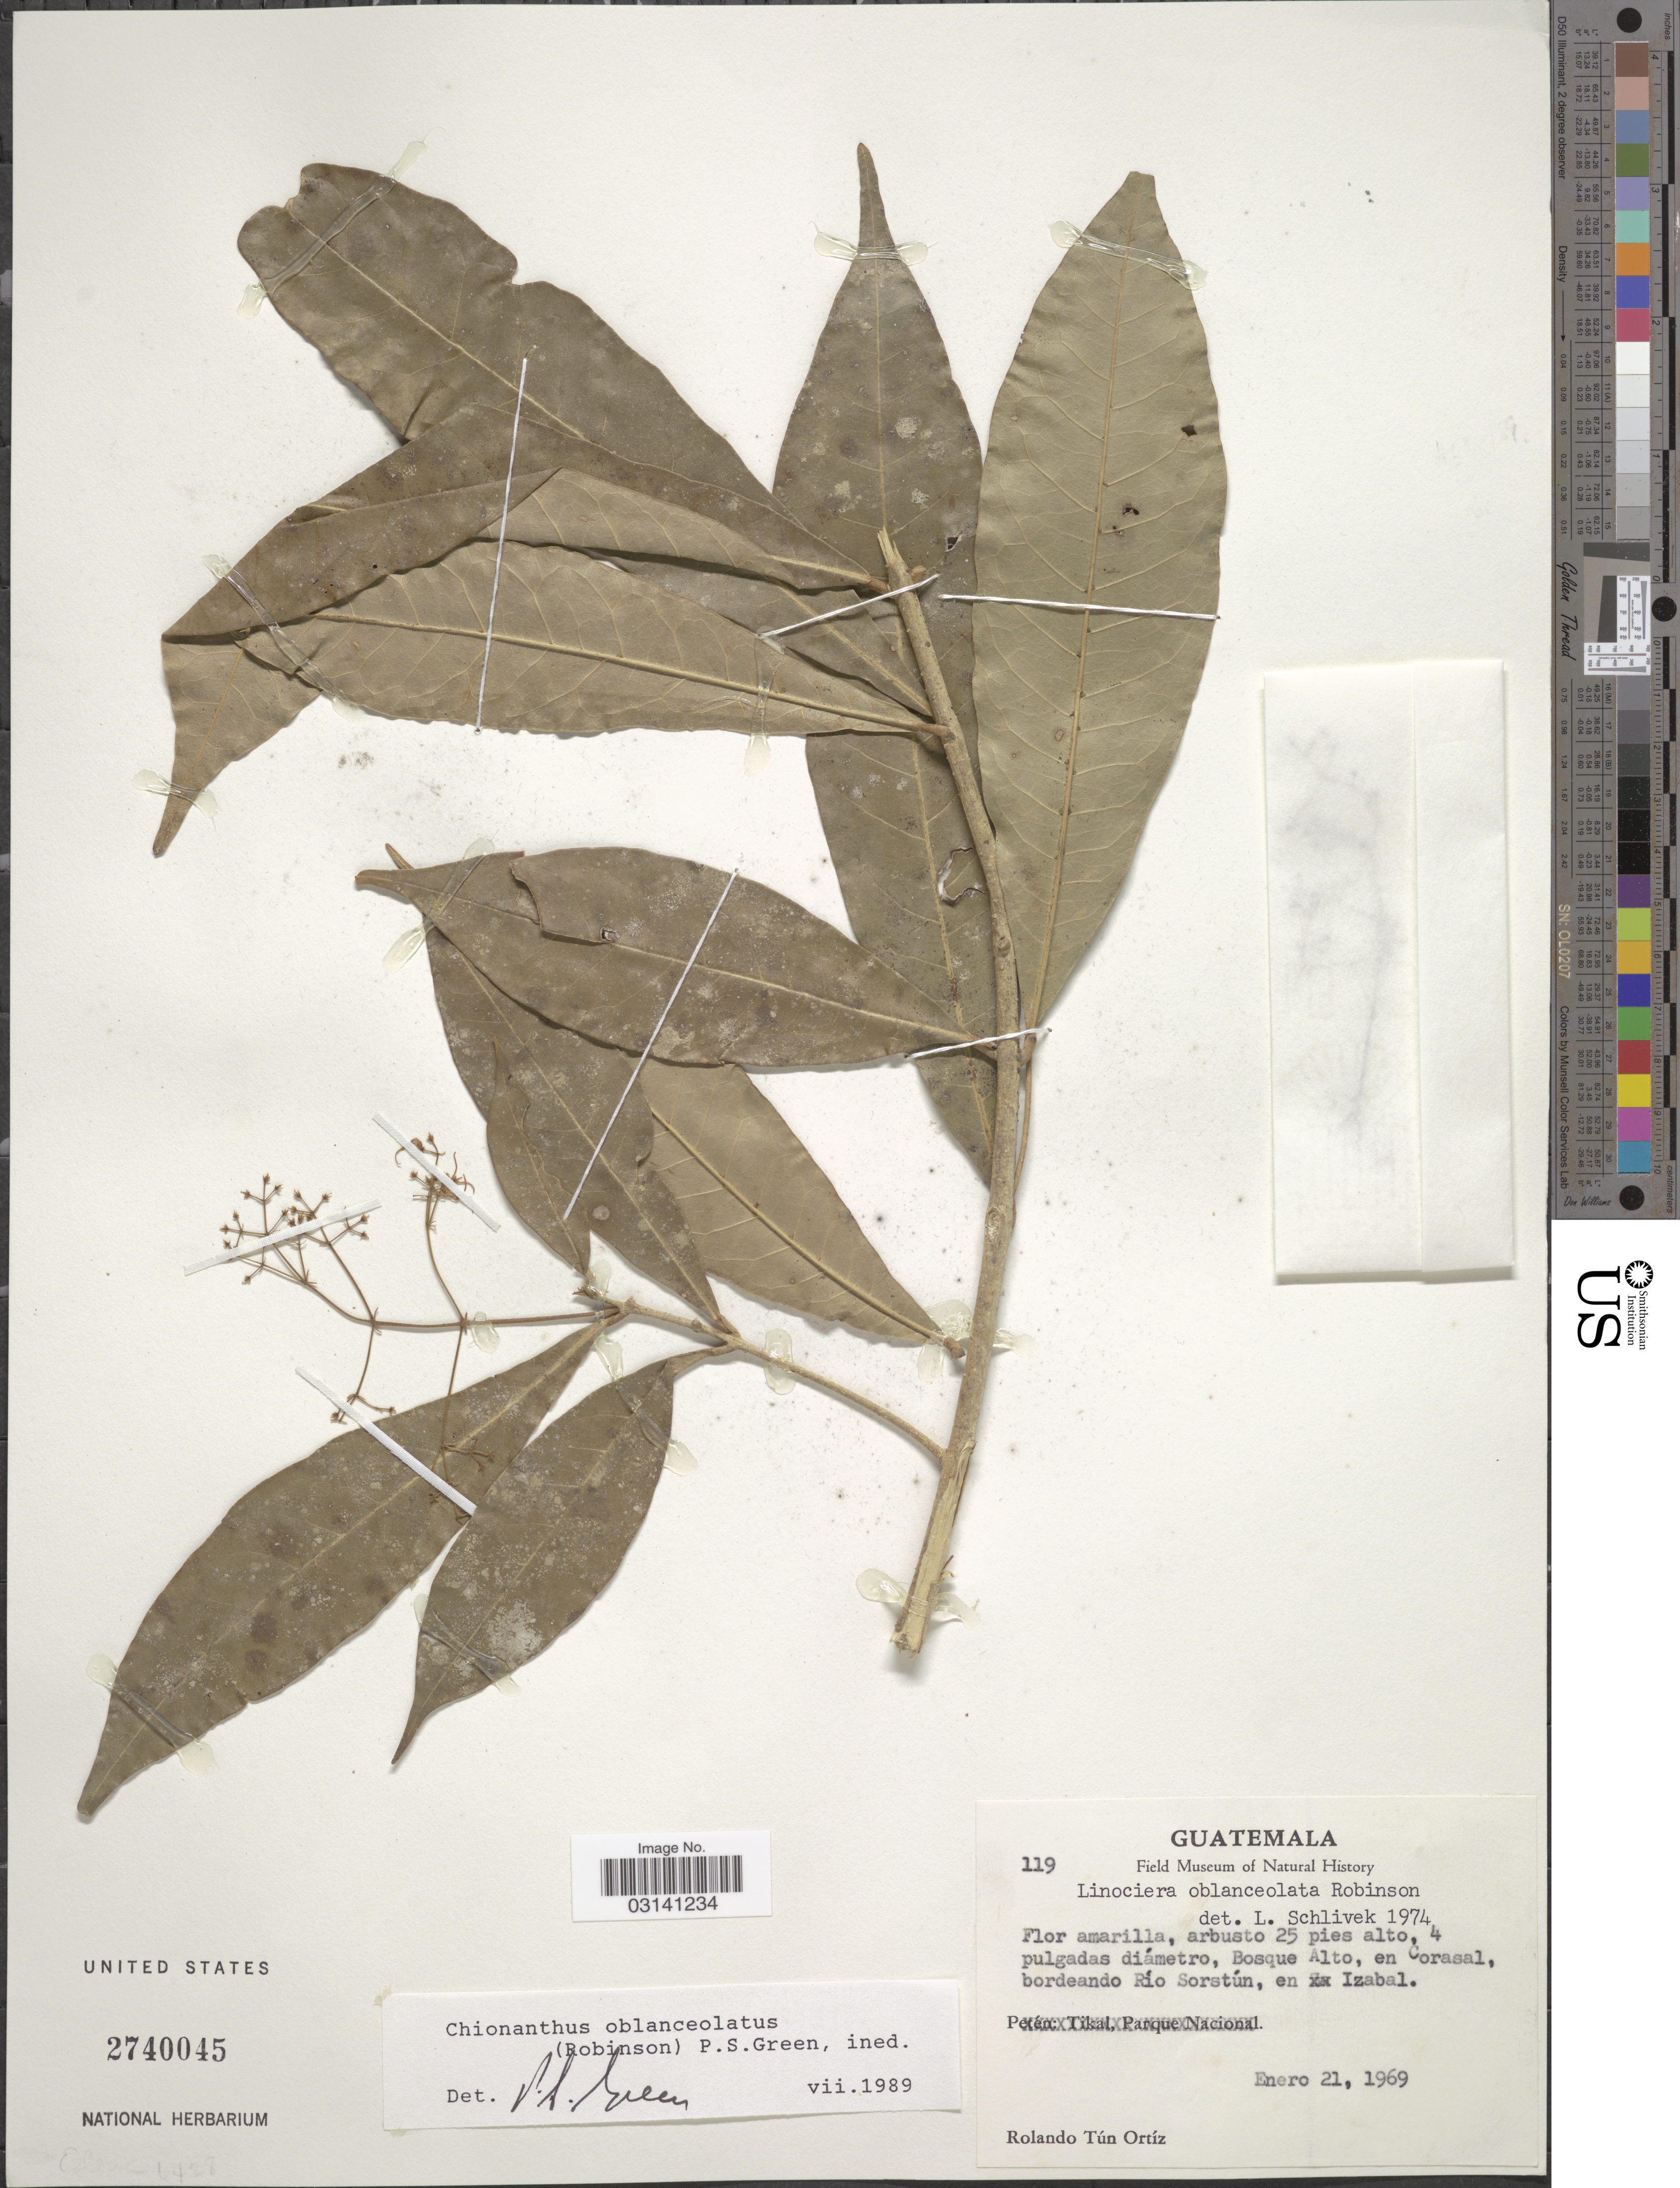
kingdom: Plantae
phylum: Tracheophyta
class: Magnoliopsida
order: Lamiales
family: Oleaceae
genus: Chionanthus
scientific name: Chionanthus oblanceolatus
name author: (B.L. Rob.) P.S. Green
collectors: R. T. Ortíz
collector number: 119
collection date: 1969-01-21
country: Guatemala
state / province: Izabal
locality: Bosque Alto, en Corasal, bordeando Río Sorstún, en Izabal.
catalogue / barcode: US 2740045